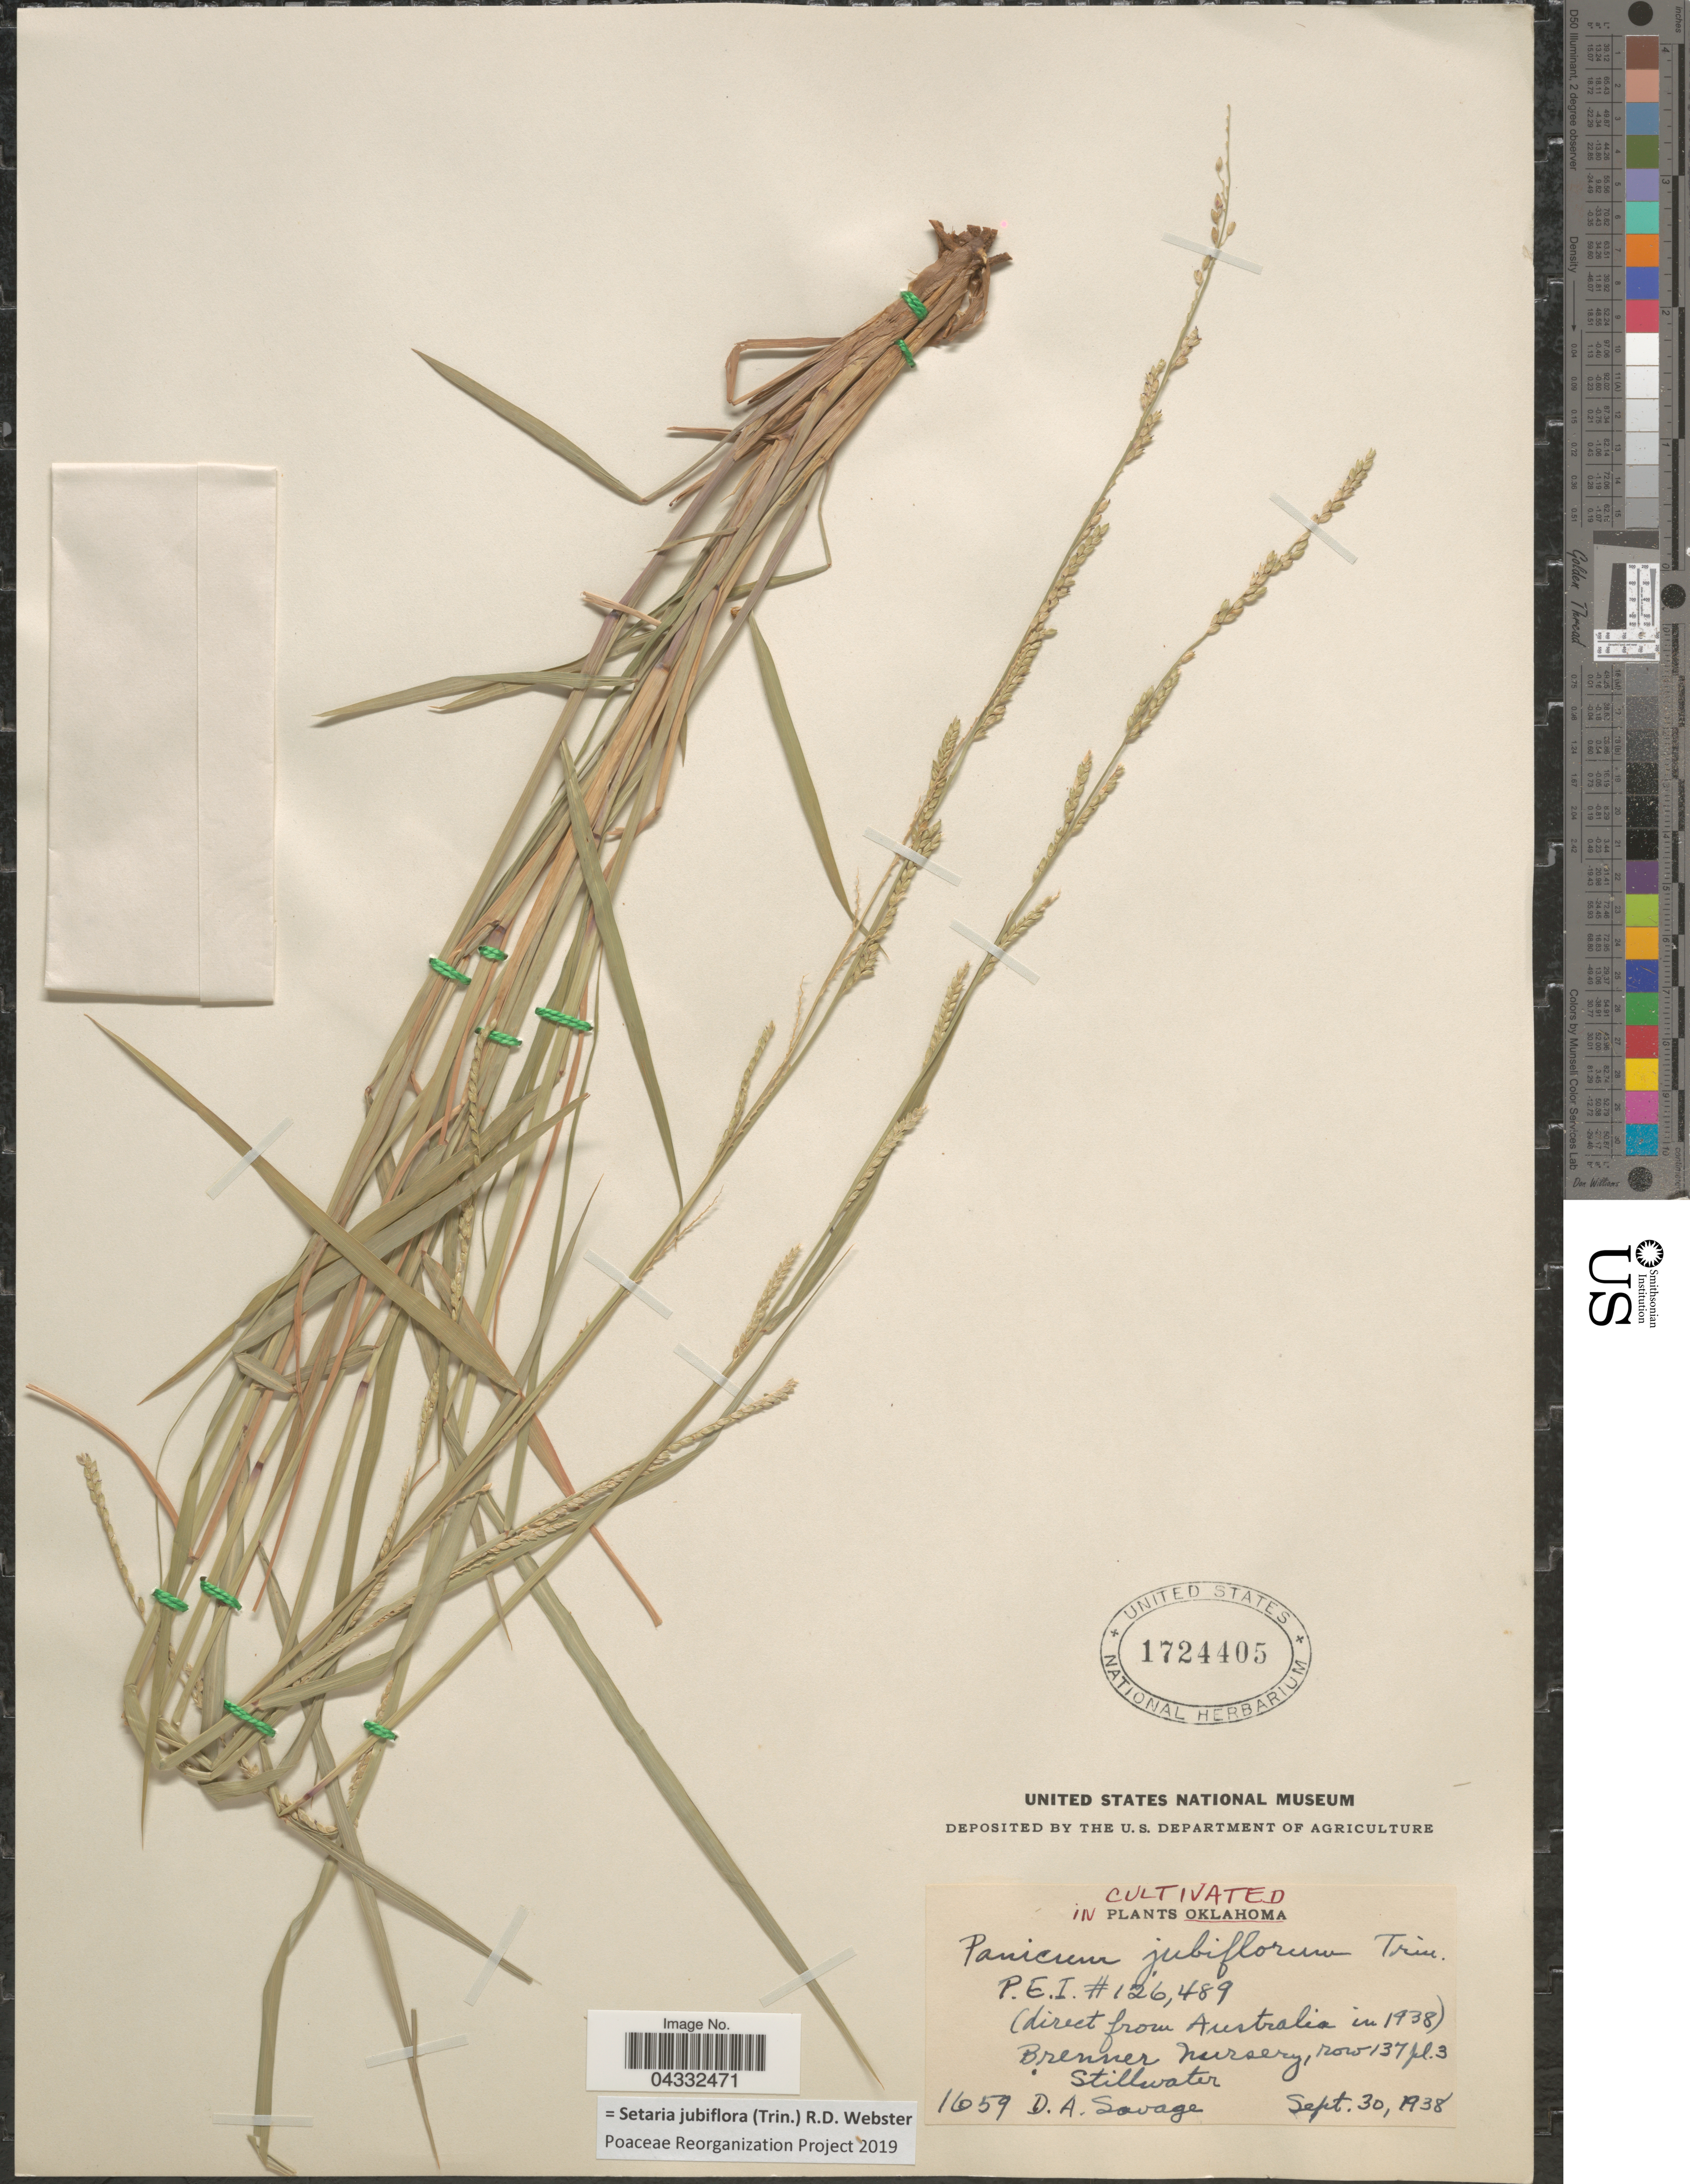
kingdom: Plantae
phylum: Tracheophyta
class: Liliopsida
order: Poales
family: Poaceae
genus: Setaria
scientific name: Setaria jubiflora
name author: (Trin.) R.D. Webster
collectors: D. Savage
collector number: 1659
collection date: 1938-09-30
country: United States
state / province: Oklahoma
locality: Brenner Nursery, row 137 pl. 3. Stillwater.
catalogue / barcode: US 1724405